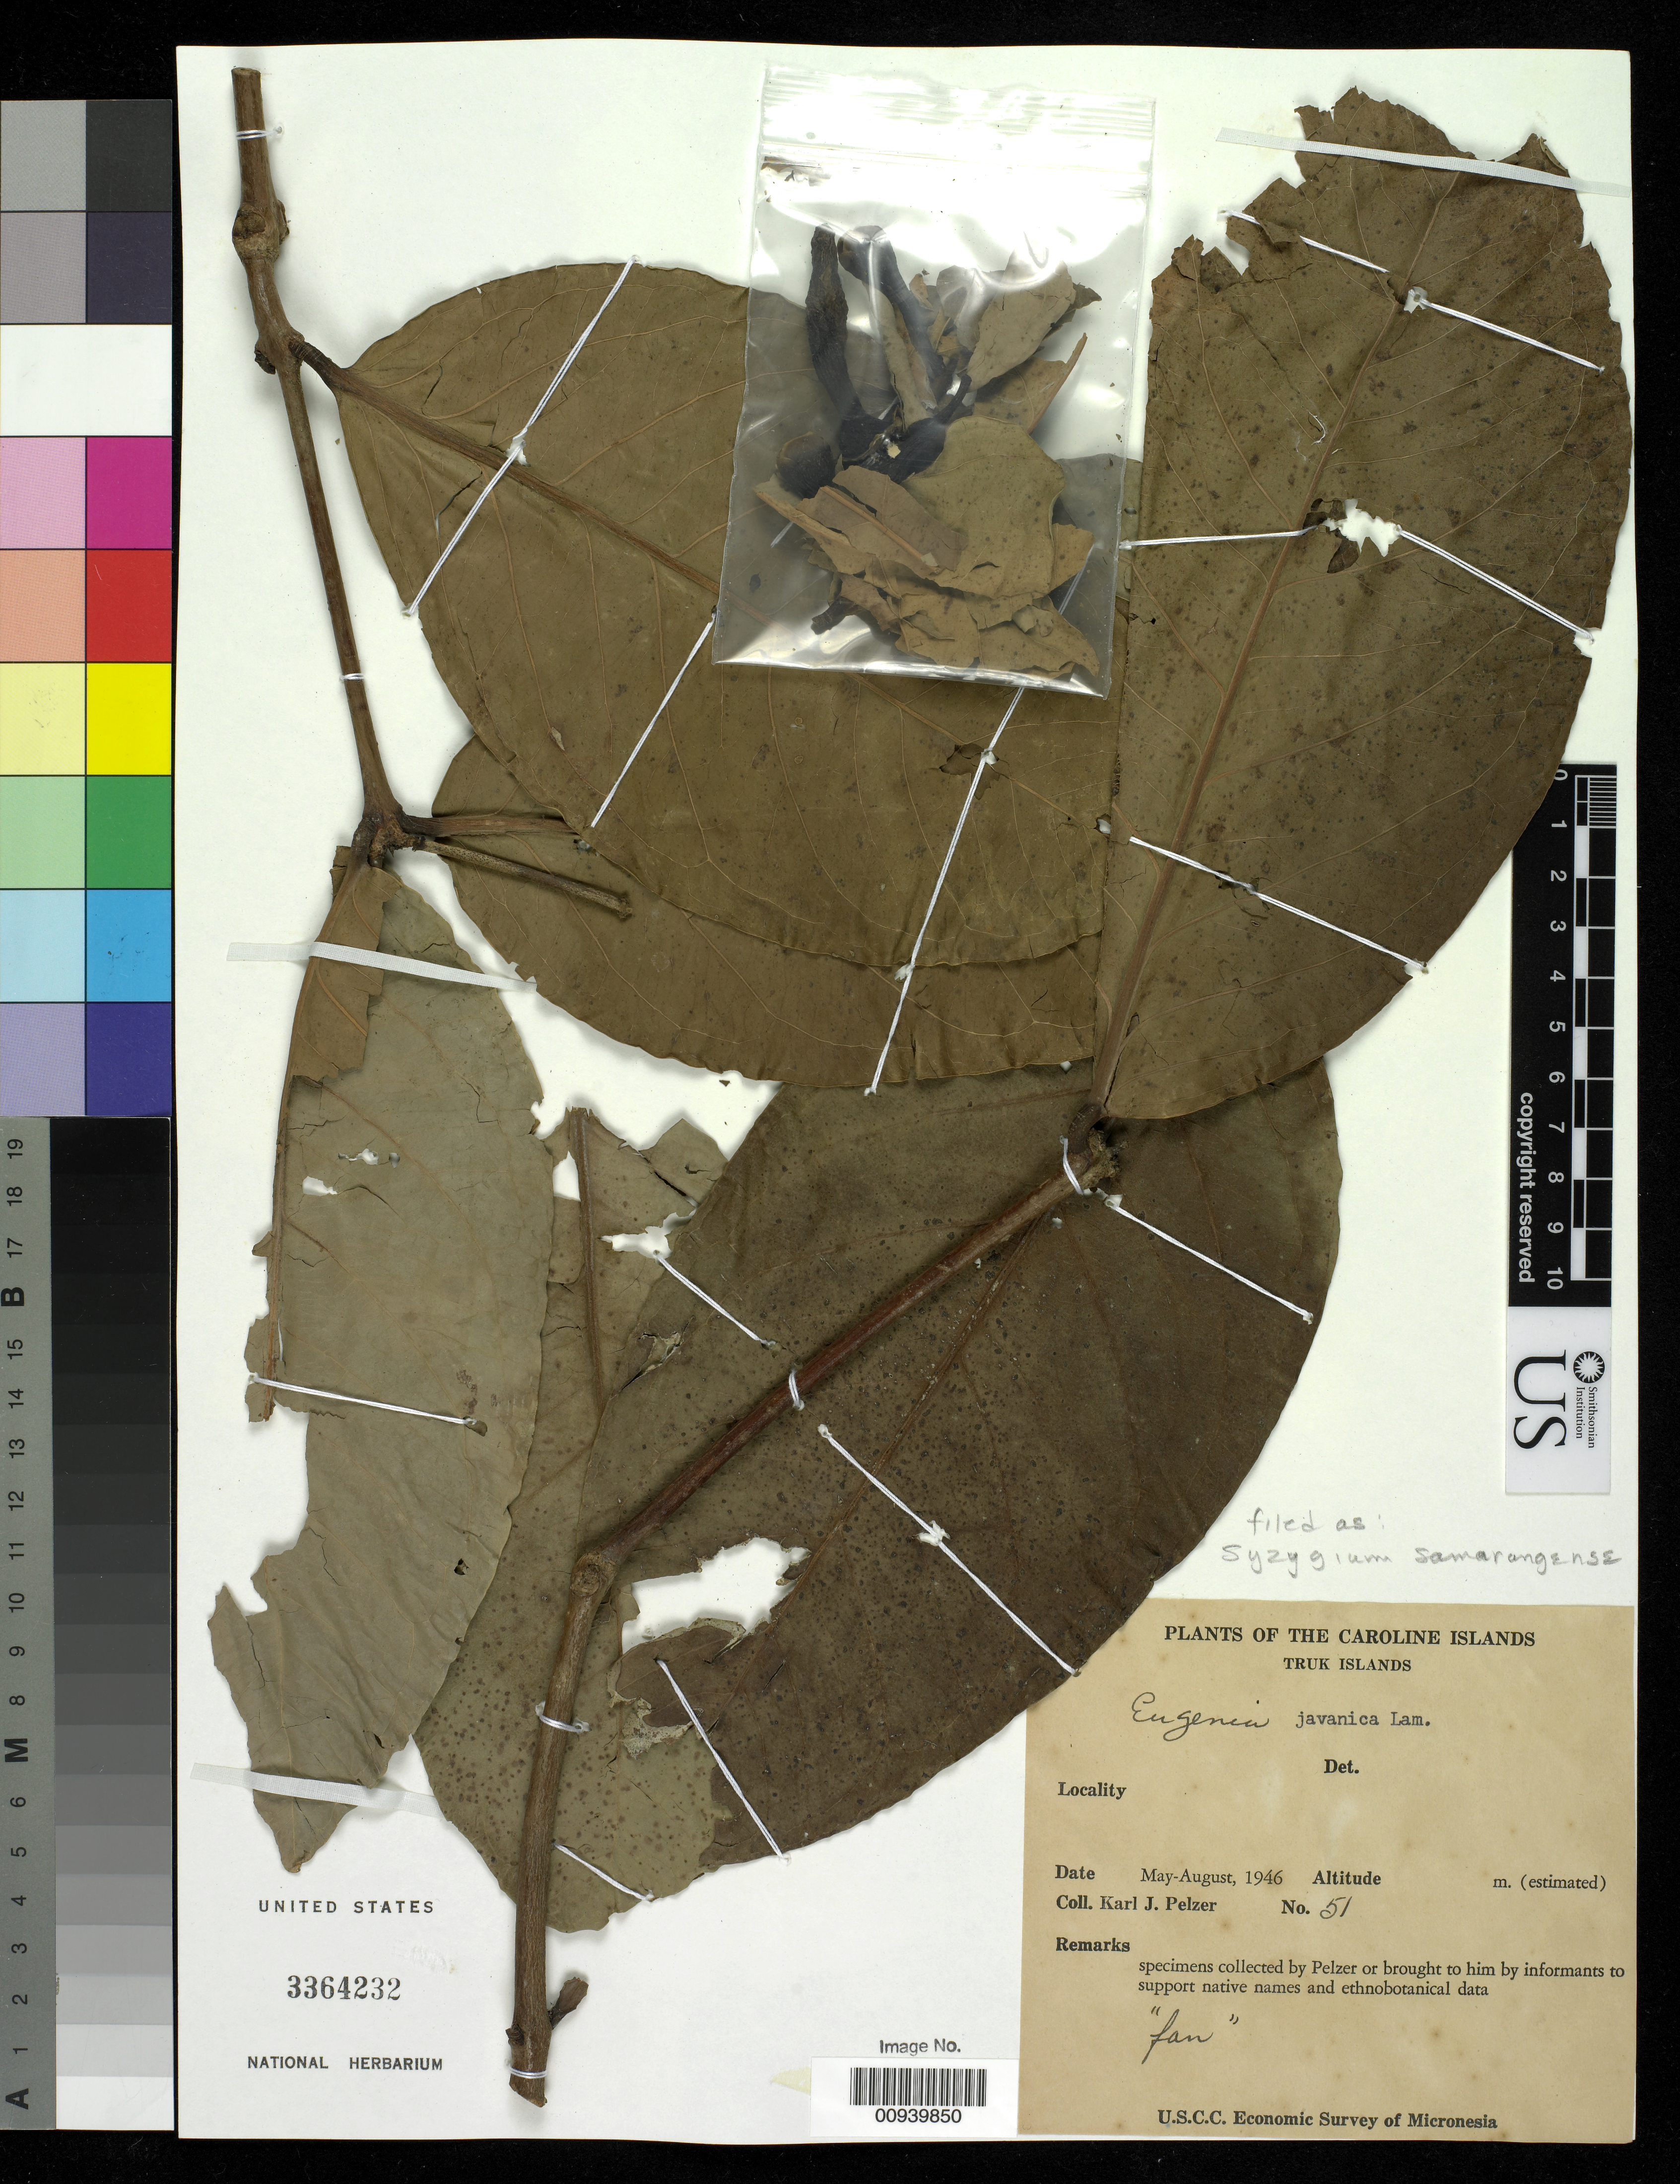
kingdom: Plantae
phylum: Tracheophyta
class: Magnoliopsida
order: Myrtales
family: Myrtaceae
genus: Syzygium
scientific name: Syzygium samarangense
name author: (Blume) Merr. & L.M. Perry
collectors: K. J. Pelzer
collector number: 51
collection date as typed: May 1946 to Aug 1946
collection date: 1946-05/1946-08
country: Micronesia, Federated States of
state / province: Truk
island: Truk (Chuuk) Is.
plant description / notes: Cited by Byng et al., Phytotaxa 427(2): 124. 2019.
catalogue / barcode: US 3364232